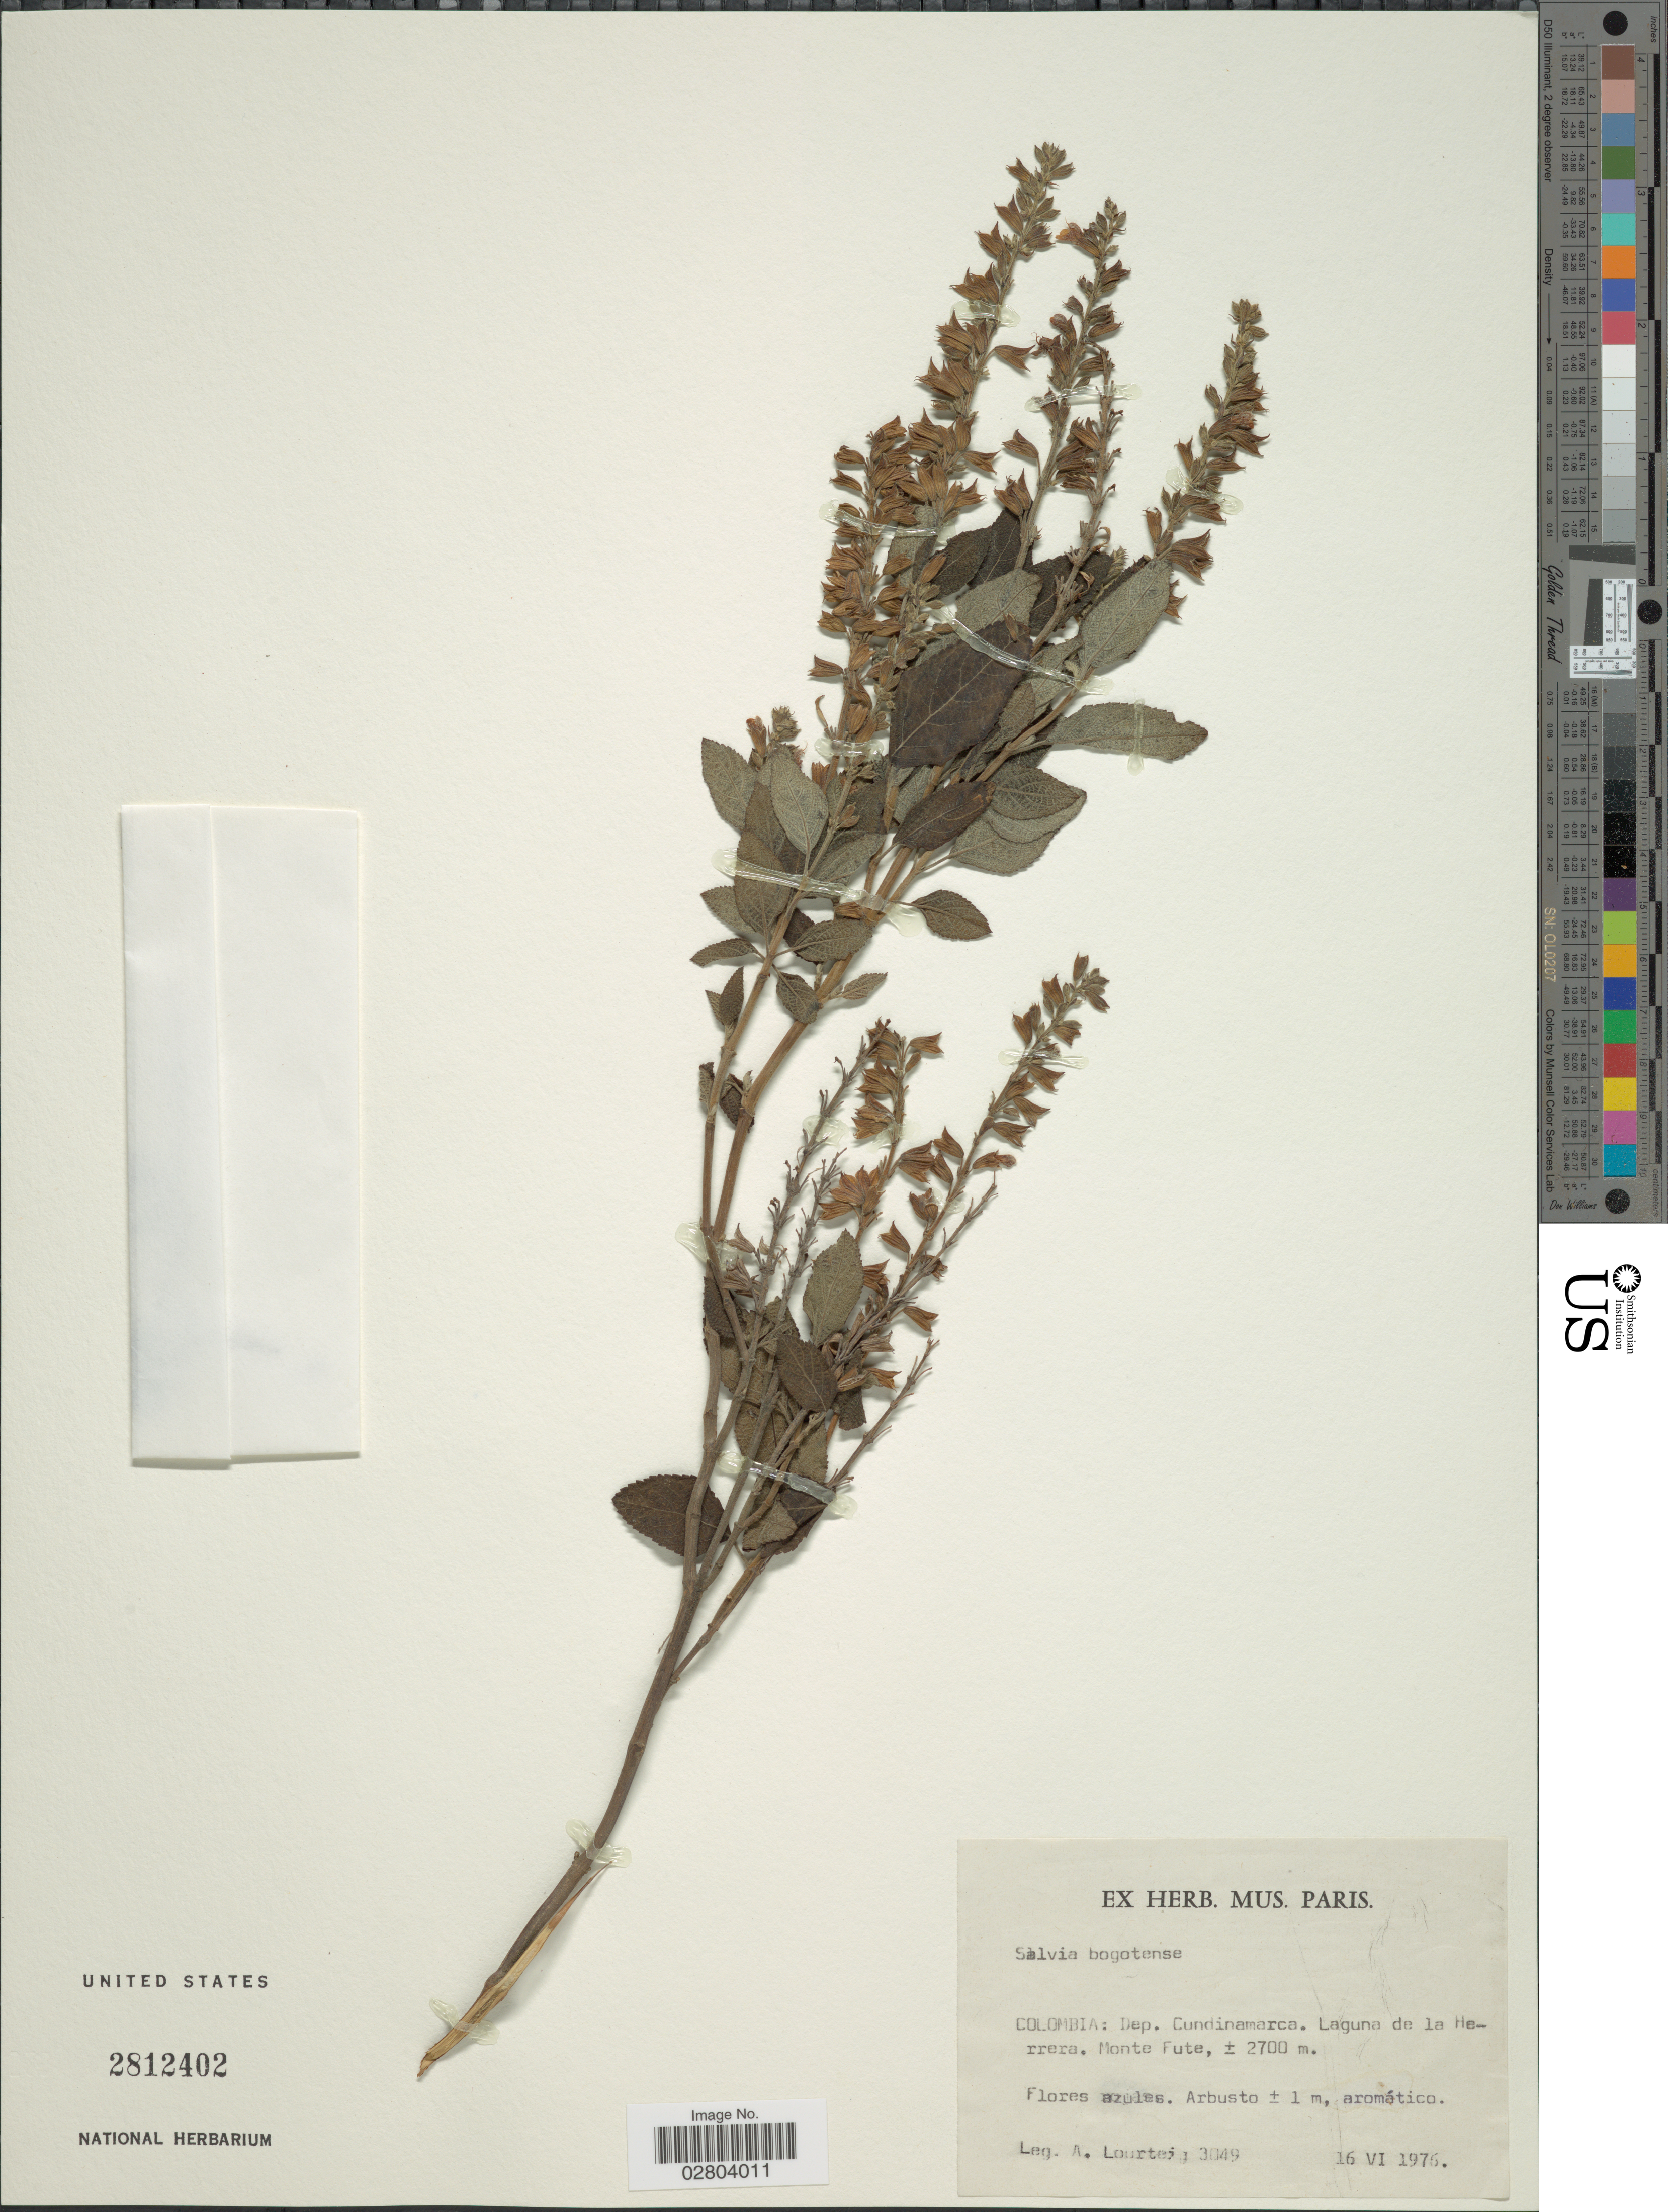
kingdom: Plantae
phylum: Tracheophyta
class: Magnoliopsida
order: Lamiales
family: Lamiaceae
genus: Salvia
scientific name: Salvia bogotensis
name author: Benth.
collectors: A. Lourteig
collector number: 3049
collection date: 1976-06-16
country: Colombia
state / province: Cundinamarca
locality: Dep. Cundinamarca. Laguna de la Herrera. Monte Fute.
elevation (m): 2700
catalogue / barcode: US 2812402